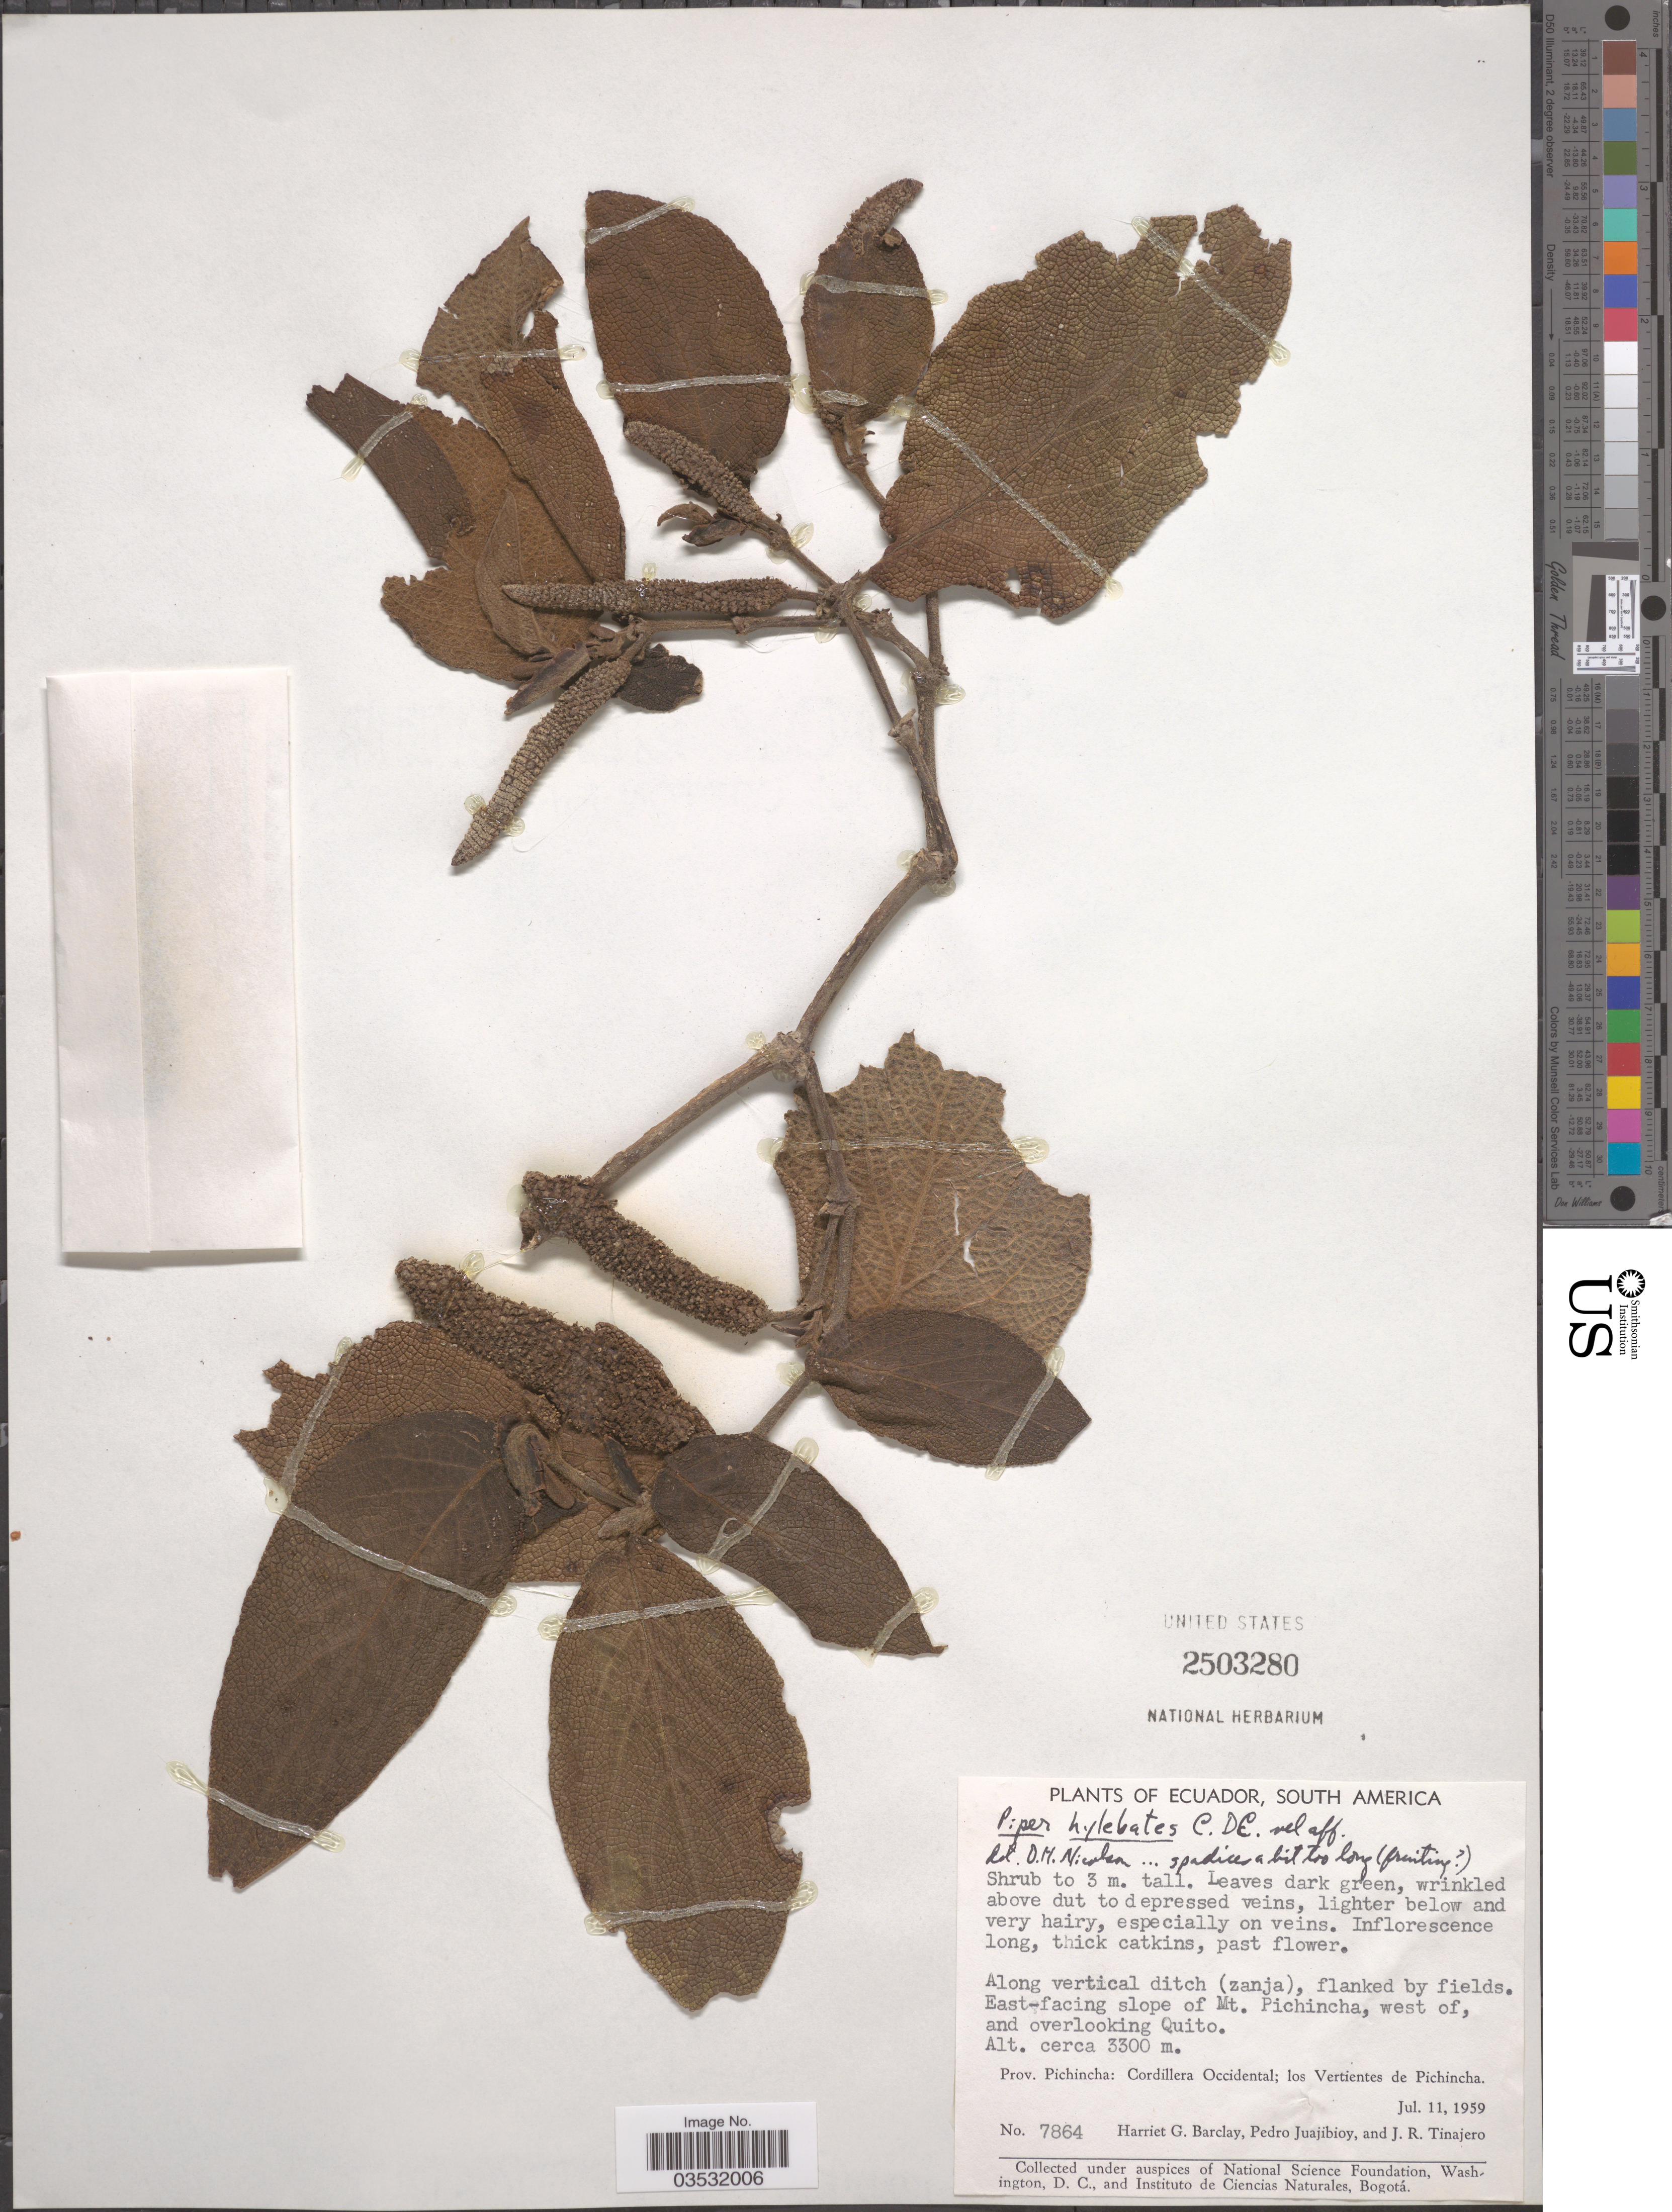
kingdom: Plantae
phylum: Tracheophyta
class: Magnoliopsida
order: Piperales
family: Piperaceae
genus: Piper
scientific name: Piper hylebates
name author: C. DC.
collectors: H. G. Barclay, P. Juajibioy & J. Tinajero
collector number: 7864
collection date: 1959-07-11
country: Ecuador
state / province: Pichincha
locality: East-facing slope of Mt. Pichincha, west of, and overlooking Quito. Cordillera Occidental; los Vertientes de Pichincha.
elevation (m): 3300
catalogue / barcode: US 2503280